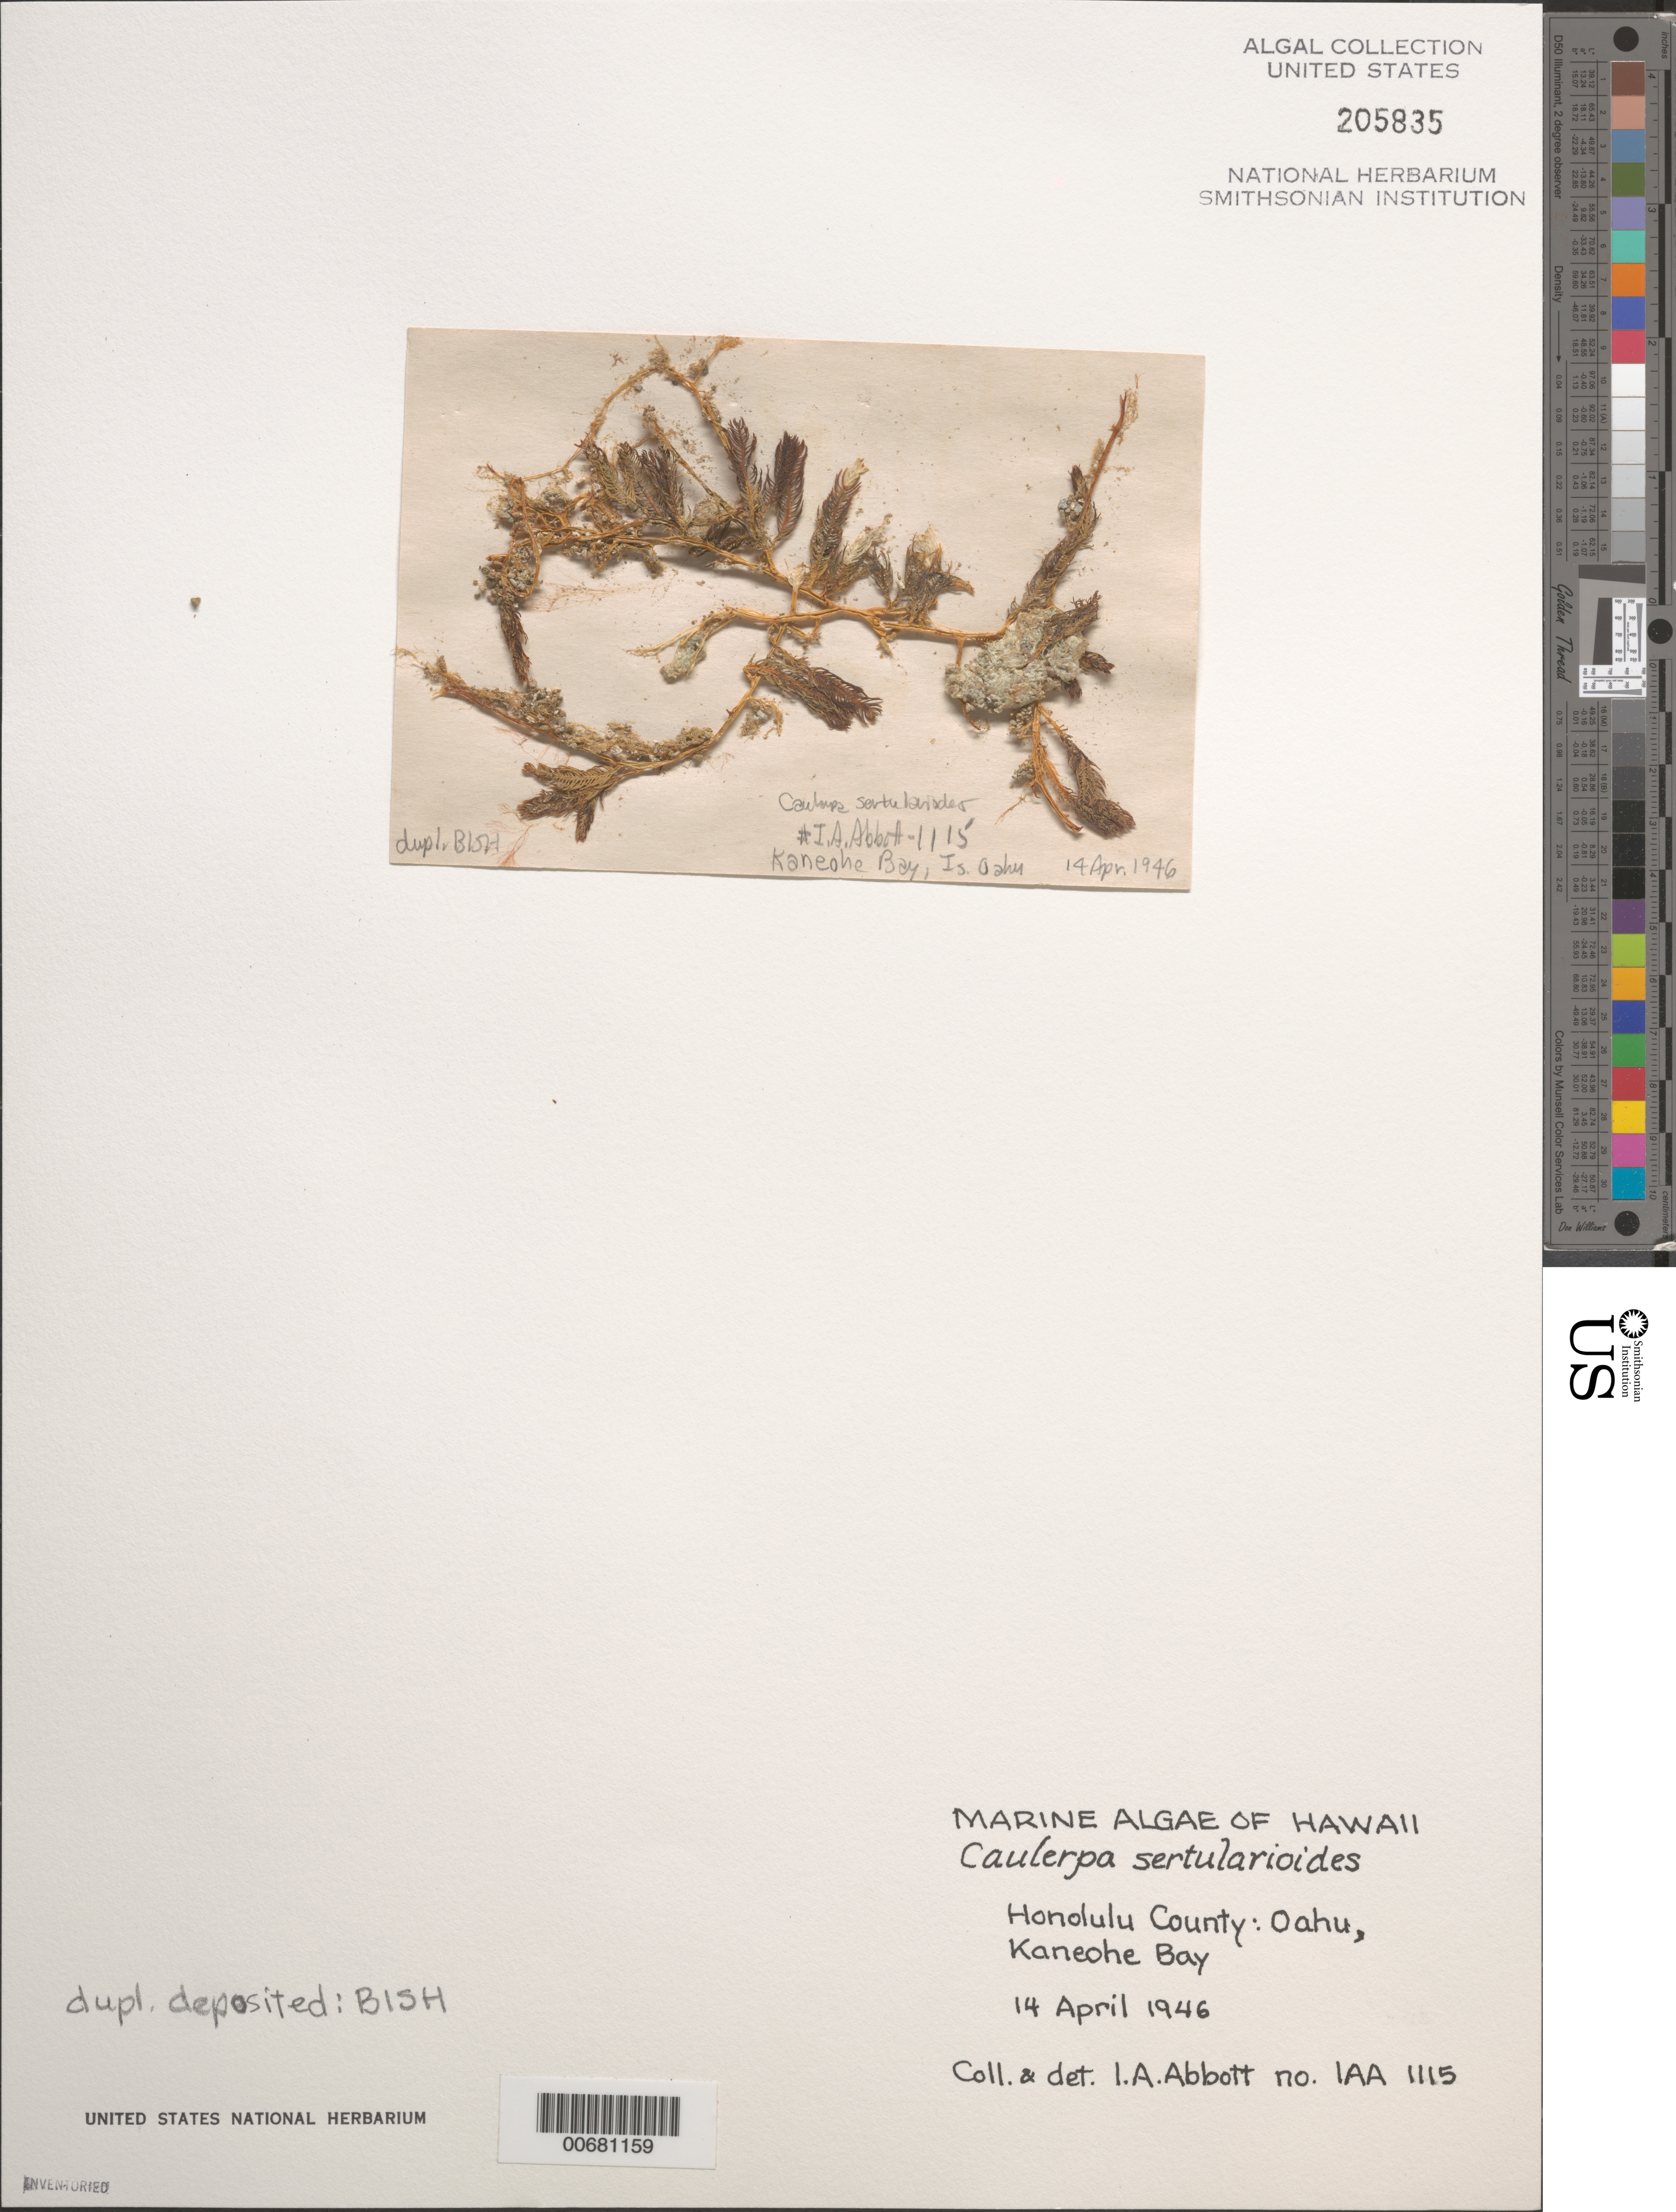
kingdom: Plantae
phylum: Chlorophyta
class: Ulvophyceae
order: Bryopsidales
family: Caulerpaceae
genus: Caulerpa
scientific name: Caulerpa sertularioides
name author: (S.G. Gmel.) M. Howe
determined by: Abbott, Isabella A.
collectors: I. A. Abbott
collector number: IAA 1115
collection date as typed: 14 Apr 1946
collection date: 1946-04-14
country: United States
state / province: Hawaii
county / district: Honolulu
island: Oahu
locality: Kaneohe Bay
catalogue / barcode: US 205835